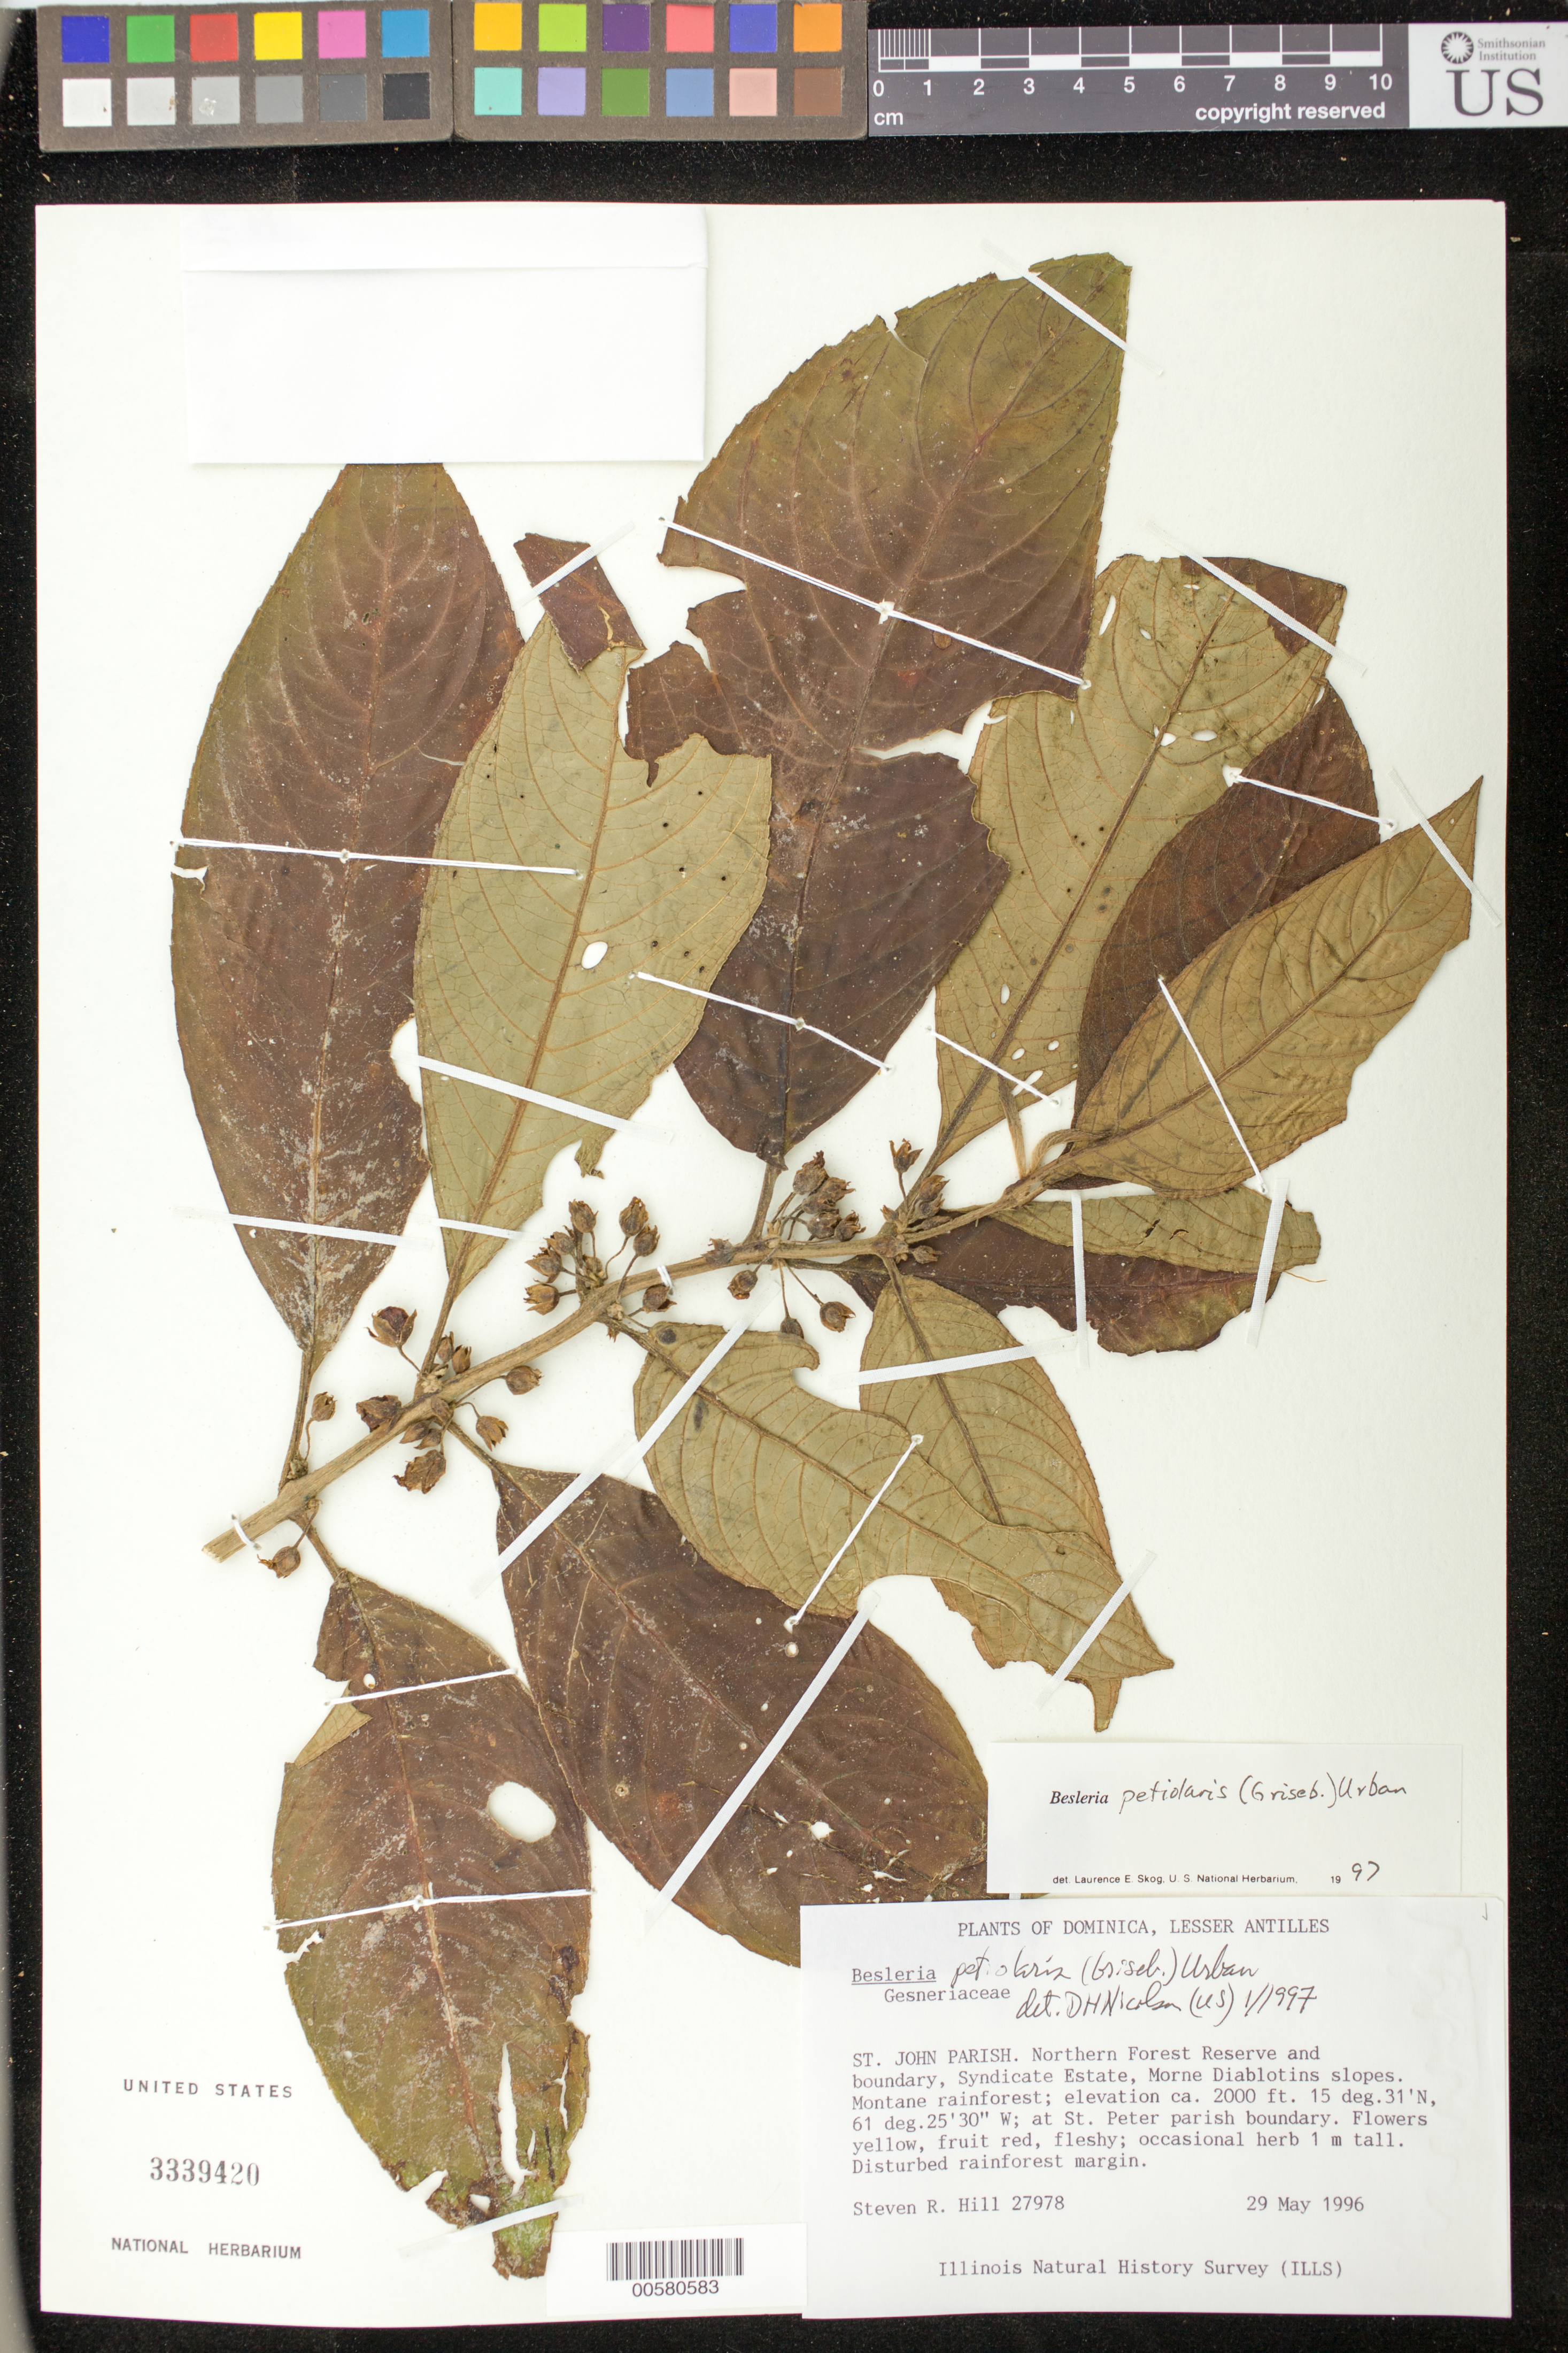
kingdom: Plantae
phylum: Tracheophyta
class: Magnoliopsida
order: Lamiales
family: Gesneriaceae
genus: Besleria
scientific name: Besleria petiolaris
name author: (Griseb.) Urb.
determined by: Nicolson, Dan H.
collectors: S. R. Hill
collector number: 27978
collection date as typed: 29 May 1996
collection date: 1996-05-29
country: Dominica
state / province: St. John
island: Dominica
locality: Northern Forest Reserve and boundary, Syndicate Estate, Morne Diablotins slopes, at St. Peter parish boundary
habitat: Montane rainforest; disturbed rainforest margin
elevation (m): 610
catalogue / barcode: US 3339420